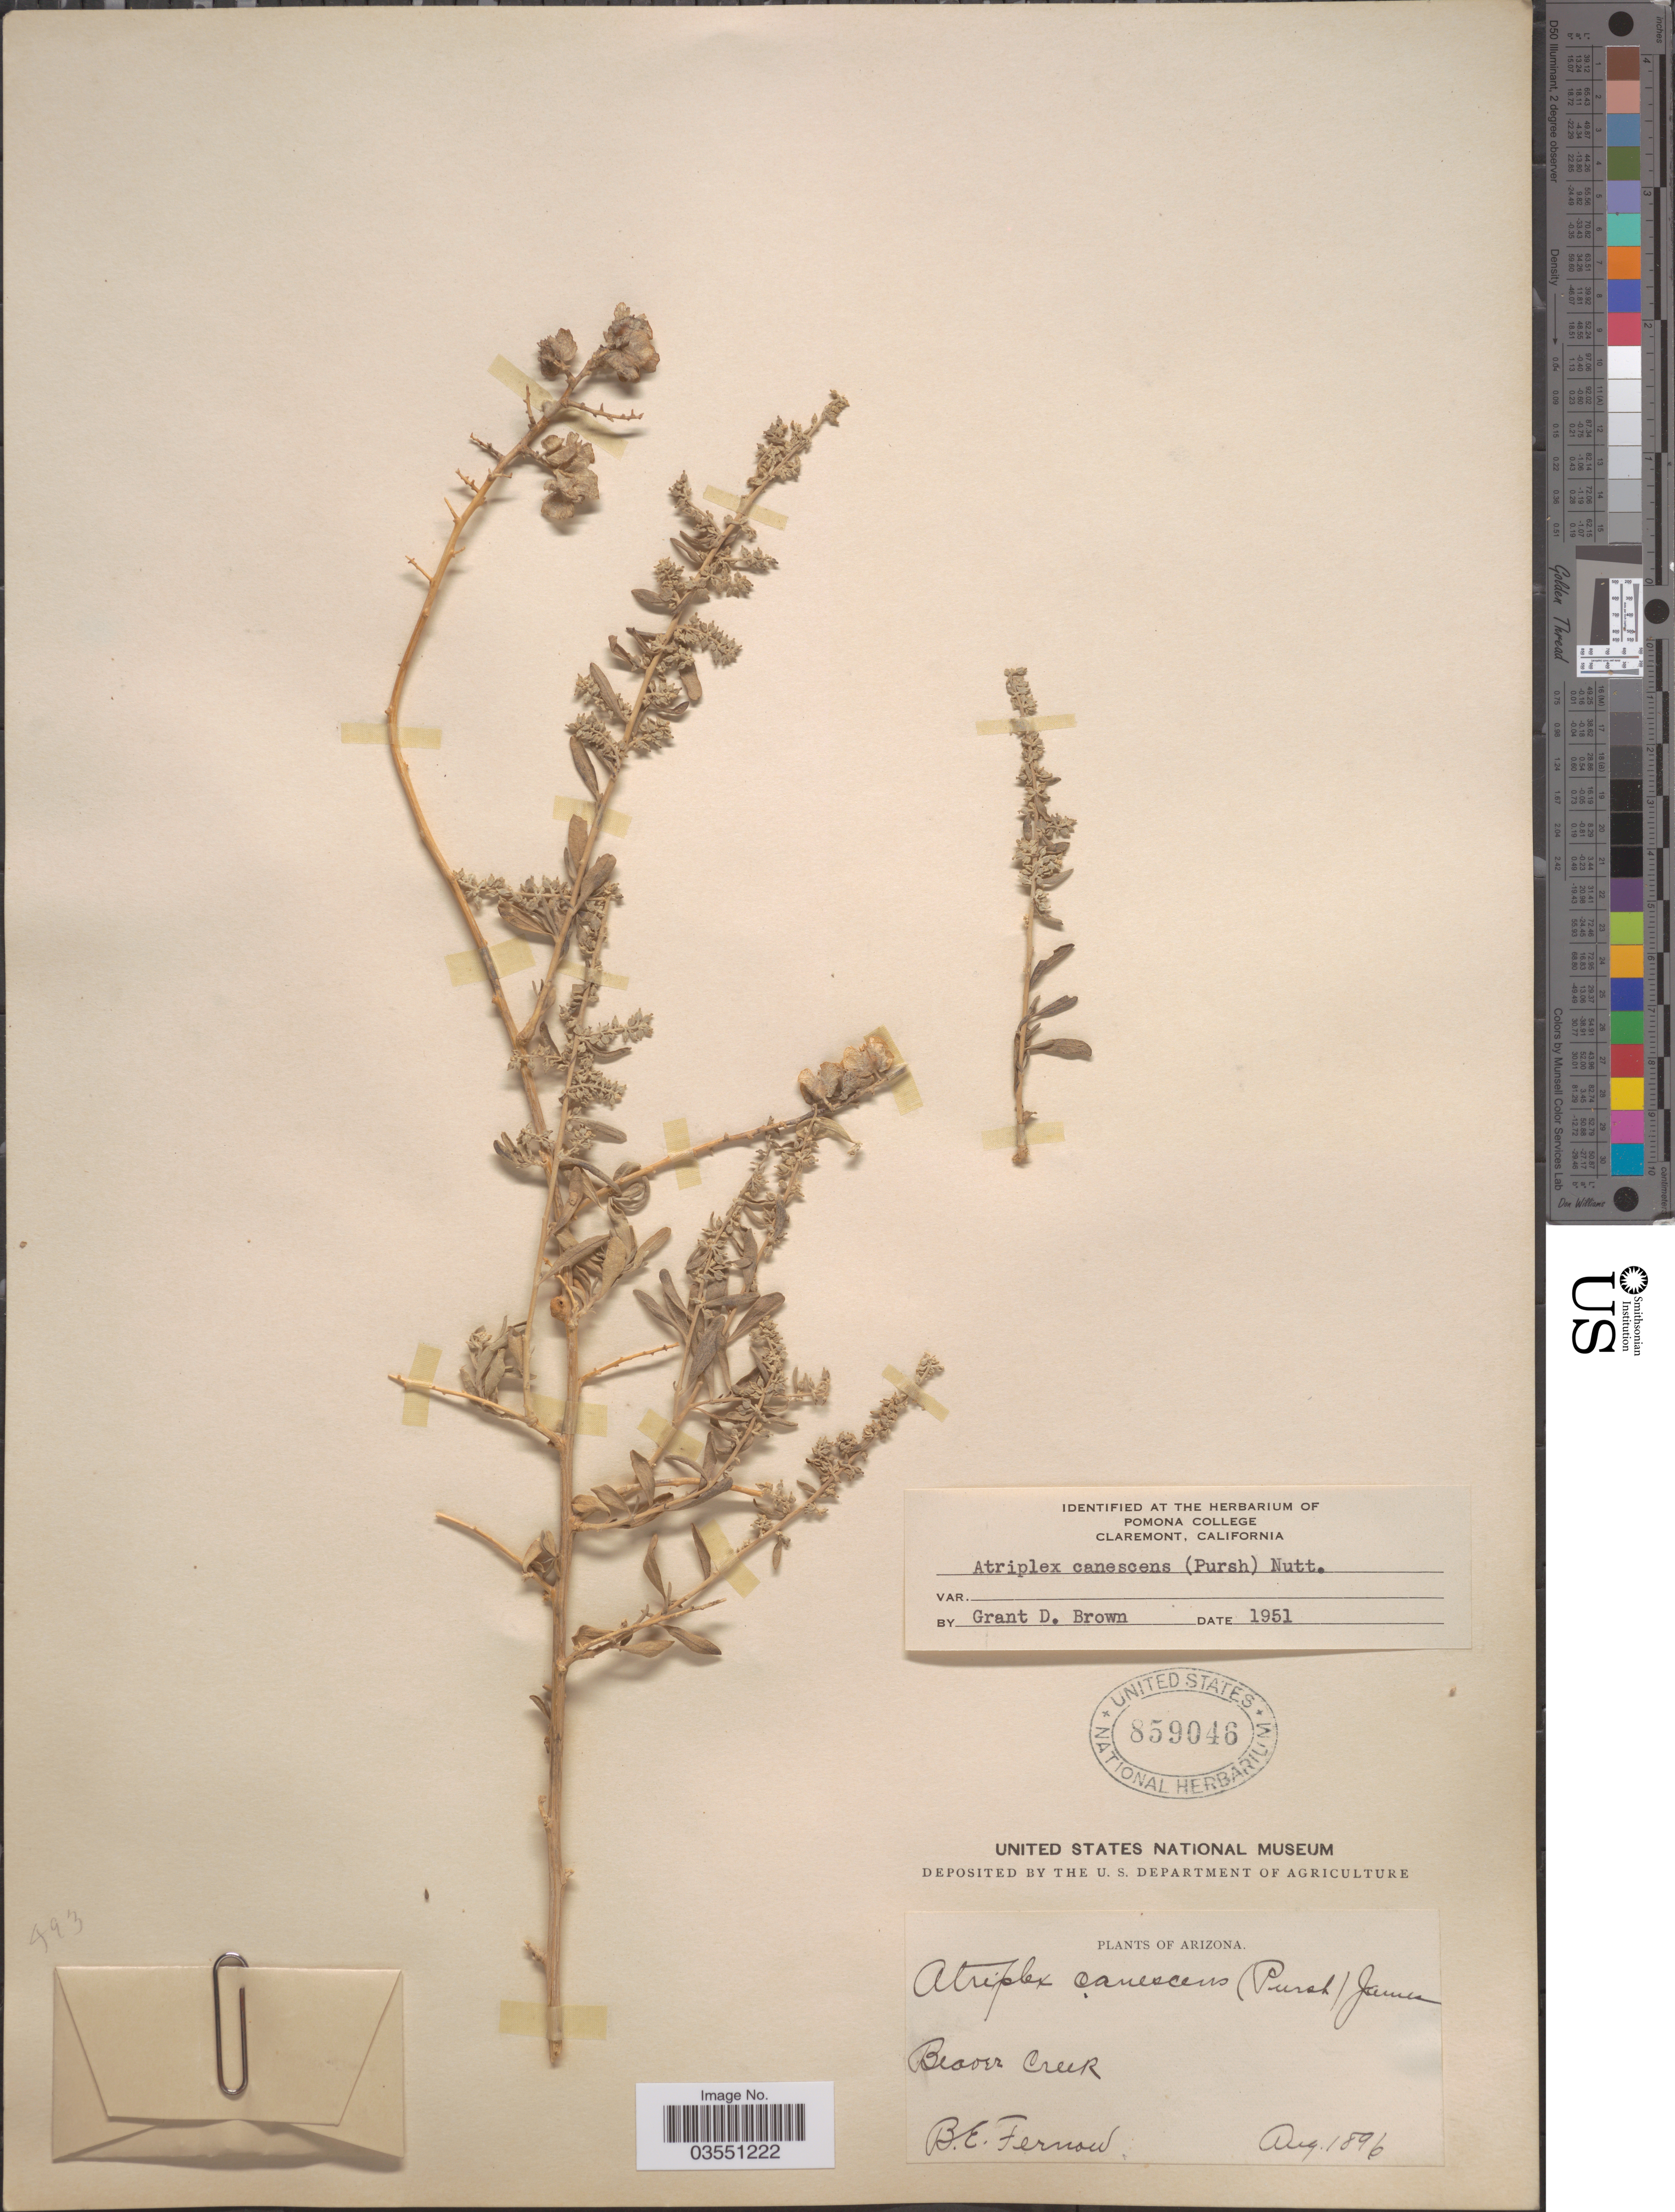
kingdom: Plantae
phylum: Tracheophyta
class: Magnoliopsida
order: Caryophyllales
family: Amaranthaceae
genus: Atriplex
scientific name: Atriplex canescens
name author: (Pursh) Nutt.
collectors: B. Fernow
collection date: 1896-08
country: United States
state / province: Arizona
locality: Beaver Creek.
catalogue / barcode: US 859046